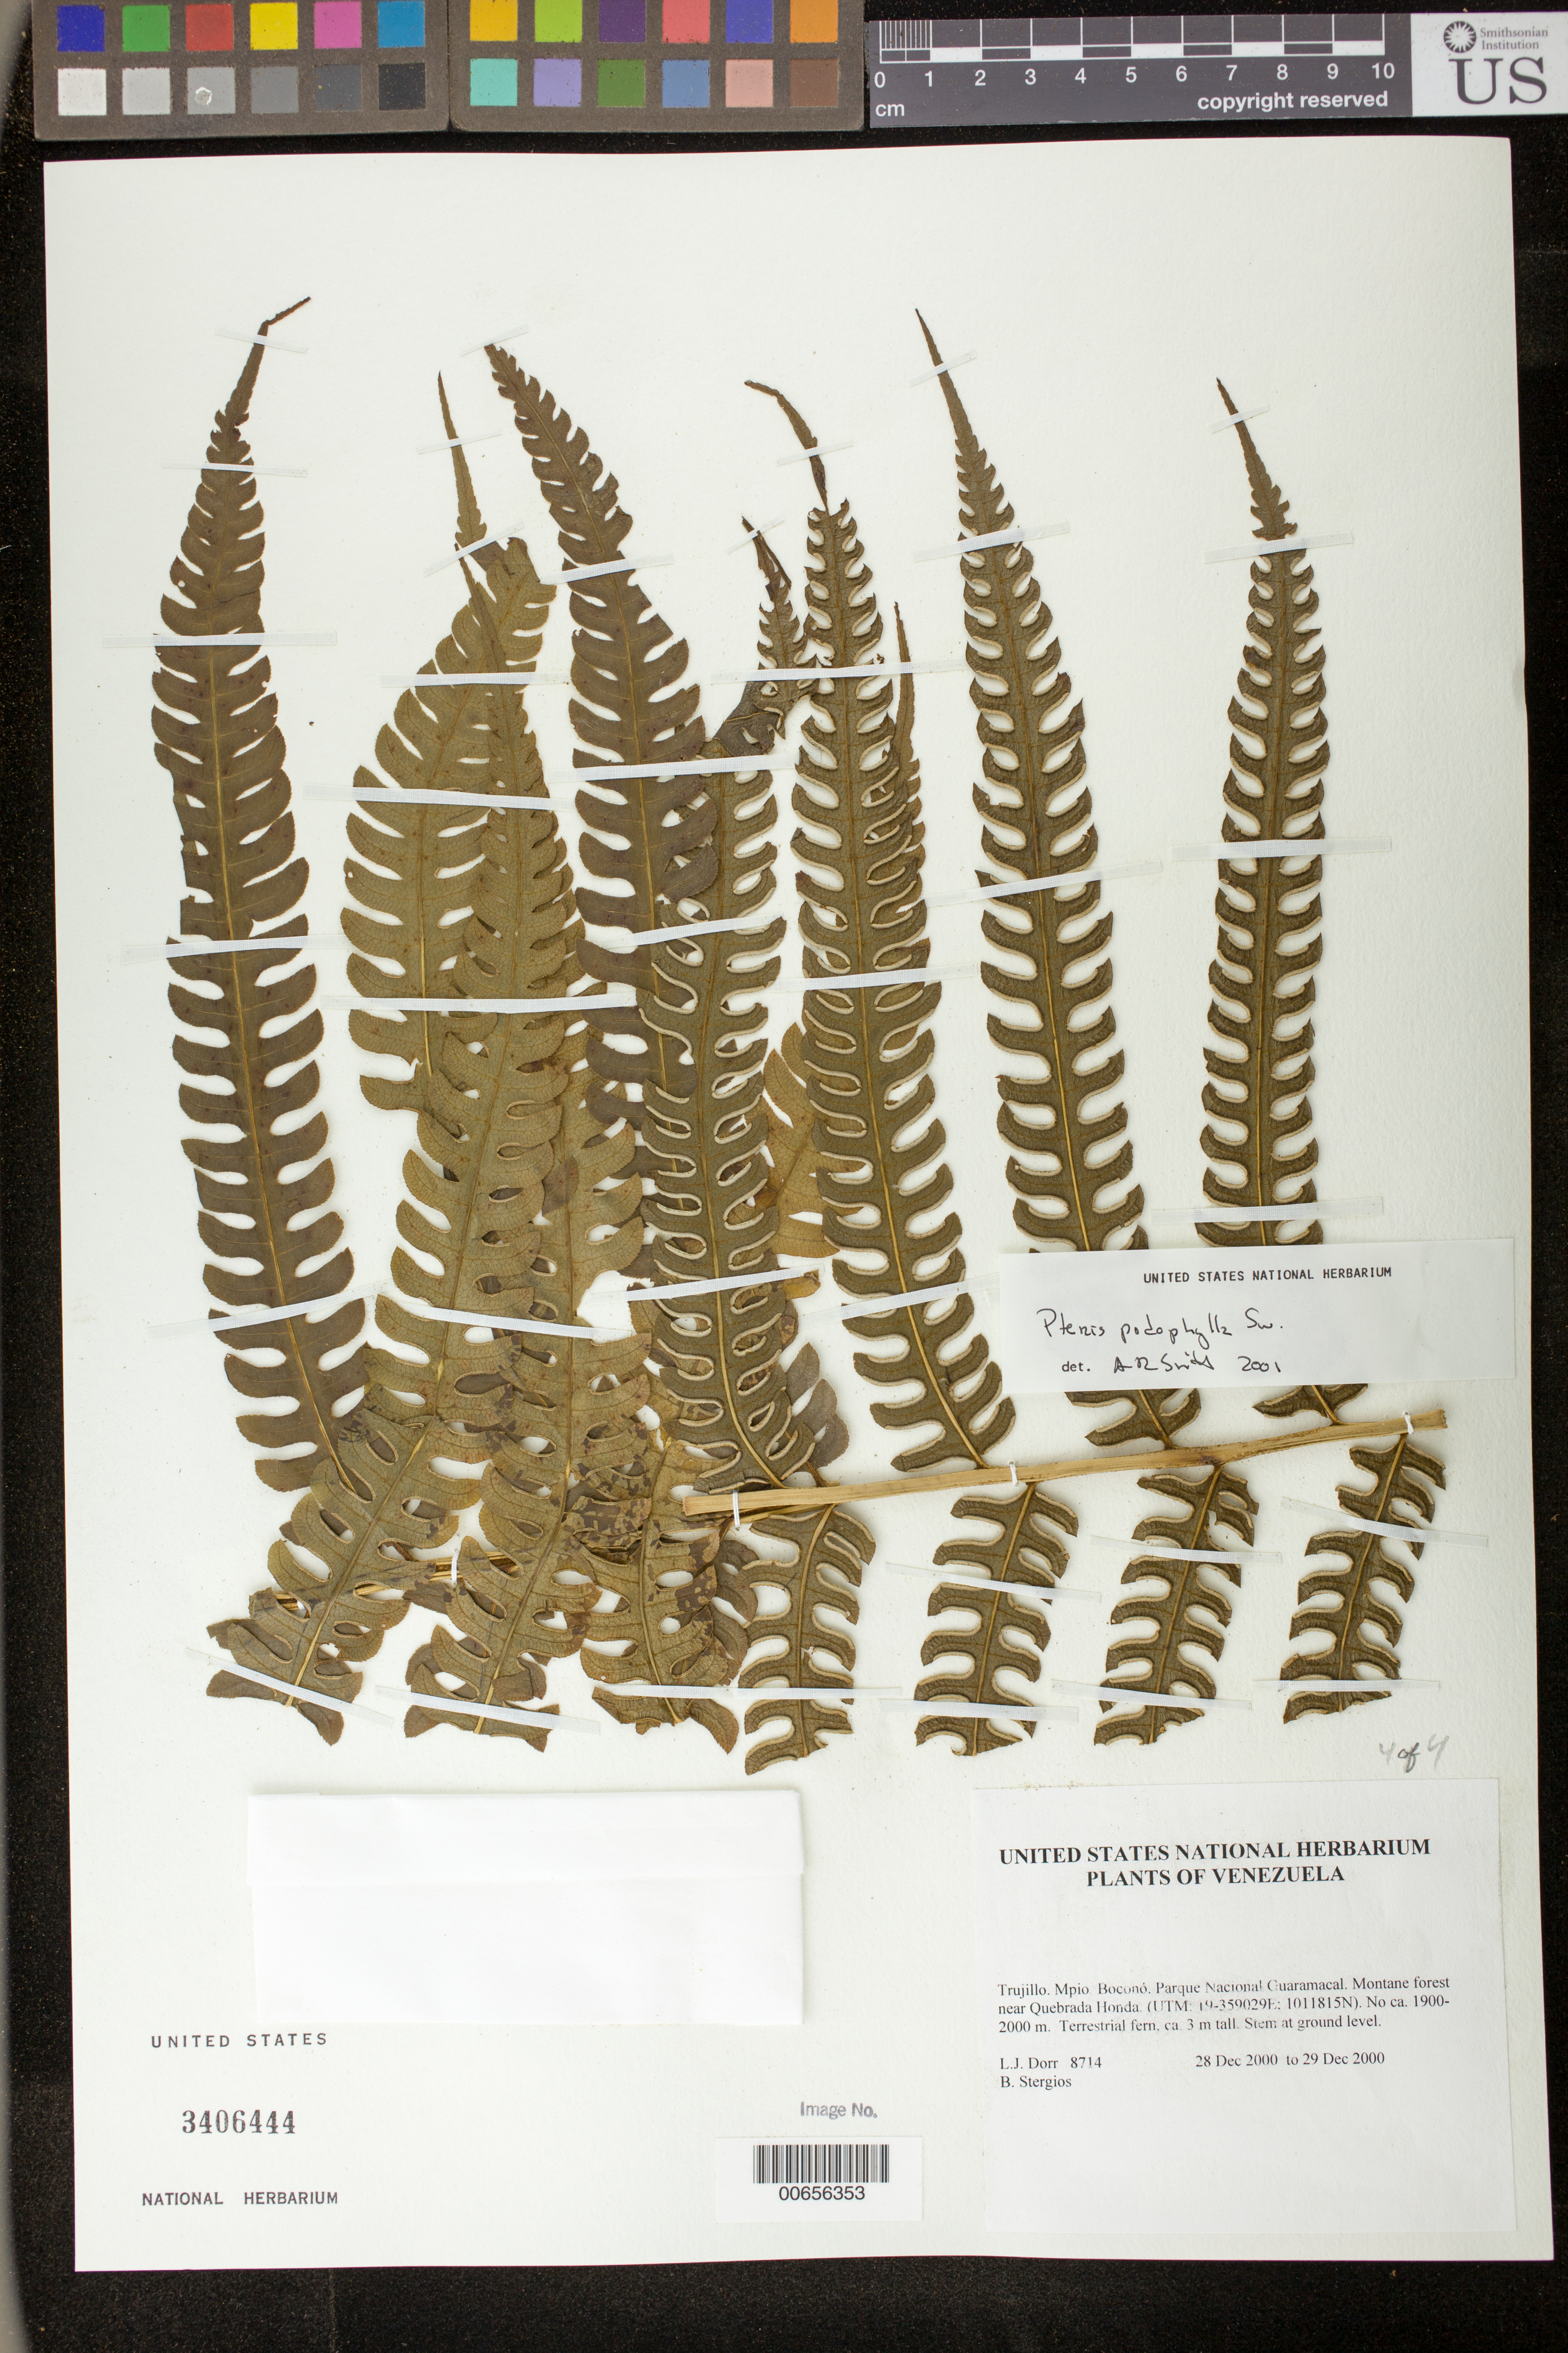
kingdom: Plantae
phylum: Tracheophyta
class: Polypodiopsida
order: Polypodiales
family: Pteridaceae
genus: Pteris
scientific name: Pteris podophylla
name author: Sw.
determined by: Smith, Alan R., (UC)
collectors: L. J. Dorr & B. G. Stergios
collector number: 8714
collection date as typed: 28 Dec 2000 to 29 Dec 2000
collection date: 2000-12-28/2000-12-29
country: Venezuela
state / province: Trujillo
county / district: Boconó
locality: Parque Nacional Guaramacal near Quebrada Honda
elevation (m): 1900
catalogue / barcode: US 3406444